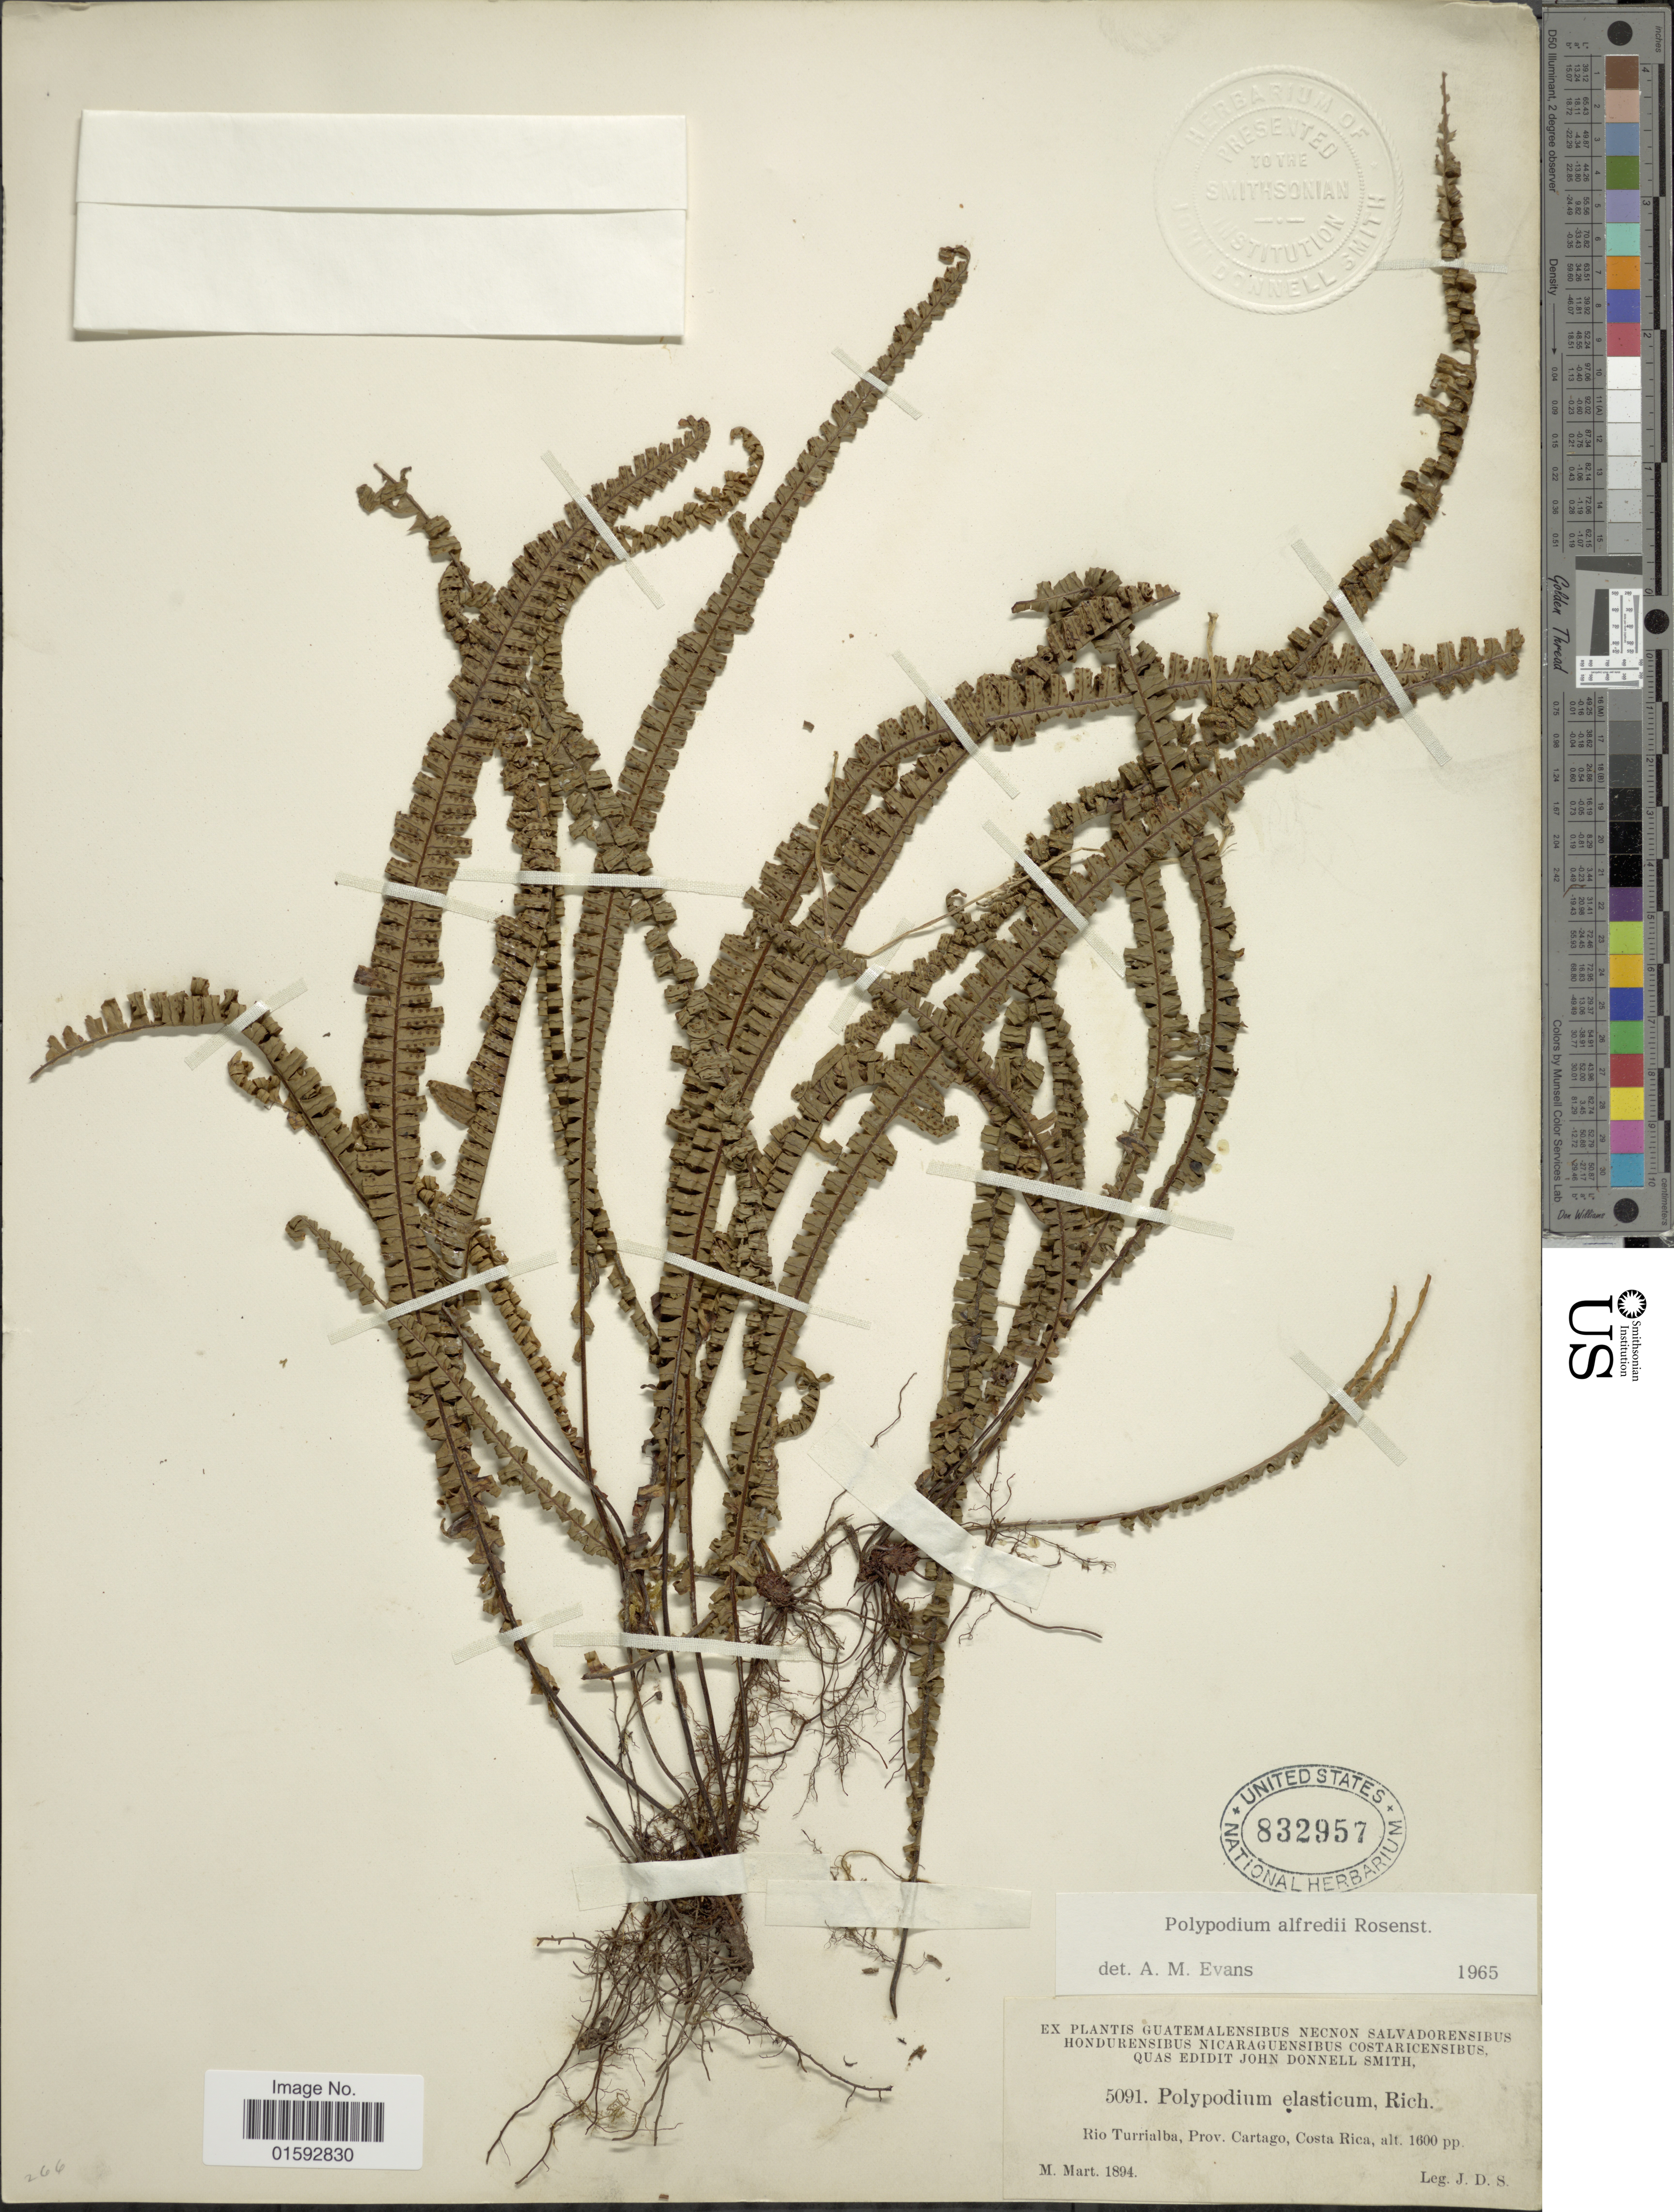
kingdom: Plantae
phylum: Tracheophyta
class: Polypodiopsida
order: Polypodiales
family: Polypodiaceae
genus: Pecluma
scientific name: Pecluma alfredii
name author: (Rosenst.) M.G. Price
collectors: J. Donnell Smith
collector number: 5091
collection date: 1894-03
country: Costa Rica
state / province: Cartago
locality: Rio Turrialba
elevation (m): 488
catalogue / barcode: US 832957